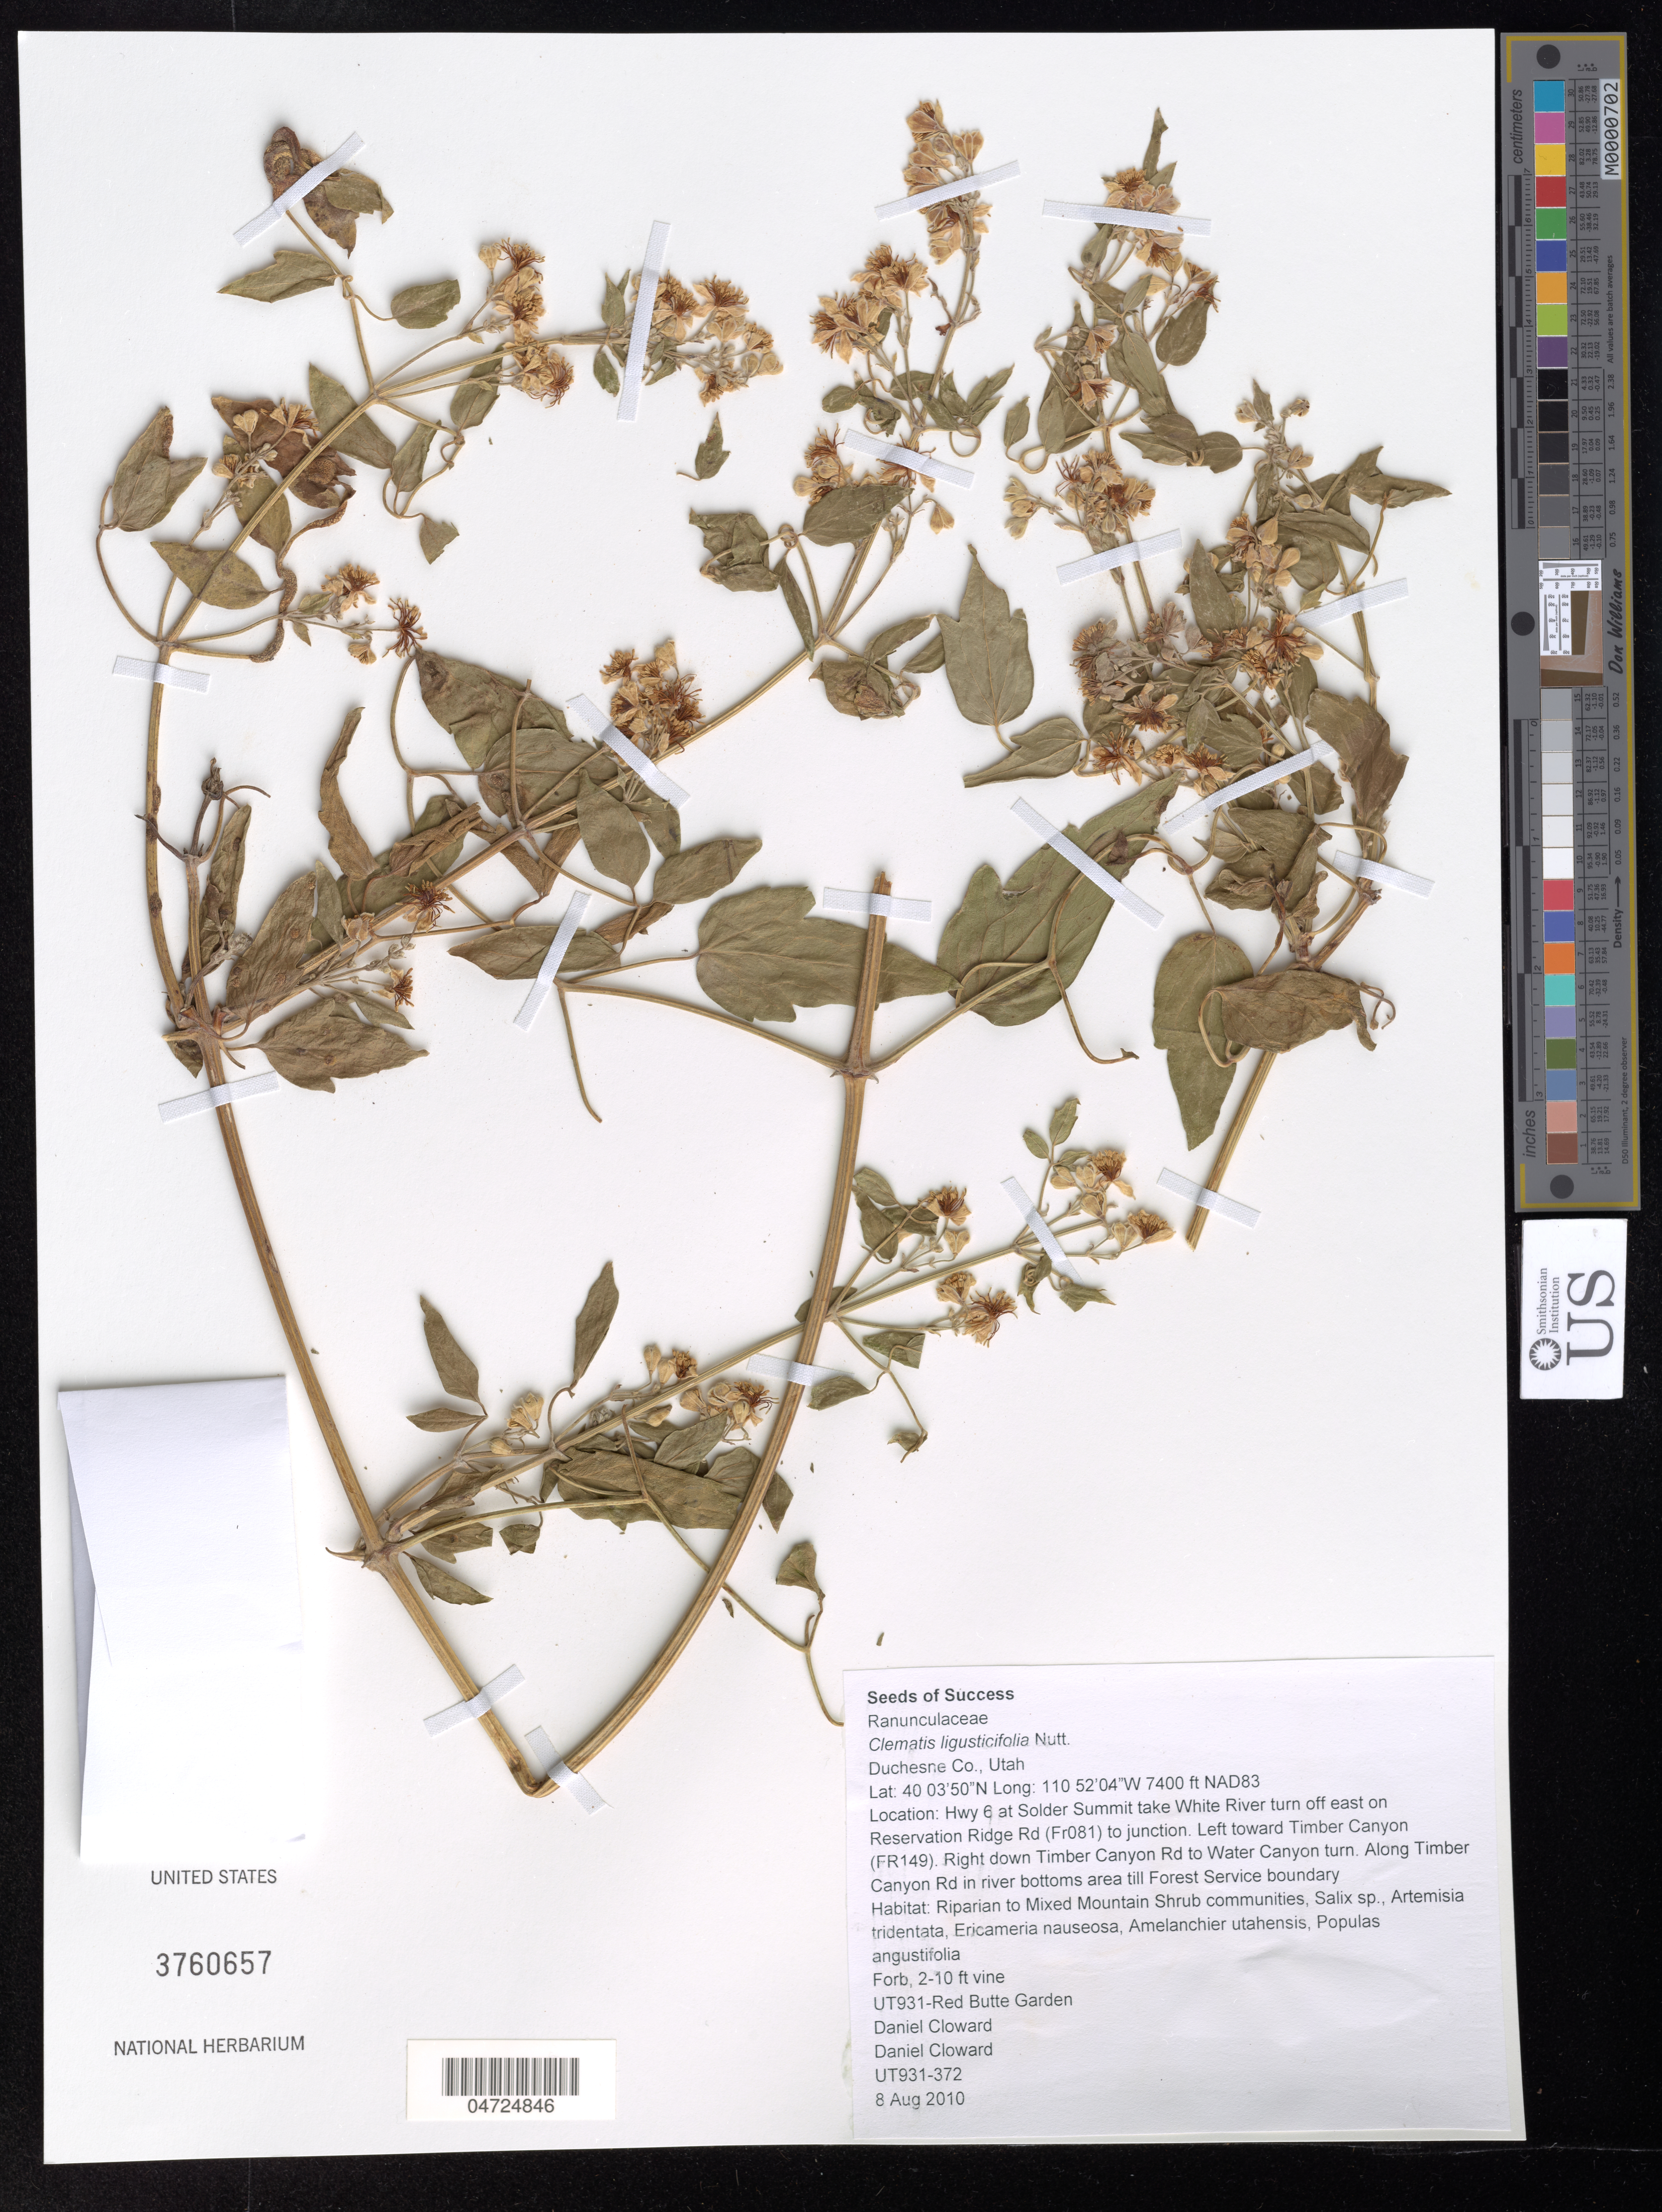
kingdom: Plantae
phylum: Tracheophyta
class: Magnoliopsida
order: Ranunculales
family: Ranunculaceae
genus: Clematis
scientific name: Clematis ligusticifolia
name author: Nutt.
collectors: D. Cloward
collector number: UT931-372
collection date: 2010-08-08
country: United States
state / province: Utah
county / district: Duchesne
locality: Duchesne Co. NAD83. Hwy 6 at Solder Summit take White River turn off east on Reservation Ridge Rd (Fr081) to junction. Left toward Timber Canyon (FR149). Right down Timber Canyon Rd to Water Canyon turn. Along Timber Canyon Rd in river bottoms area till Forest Service boundary. UT931-Red Butte Garden.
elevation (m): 2256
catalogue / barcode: US 3760657